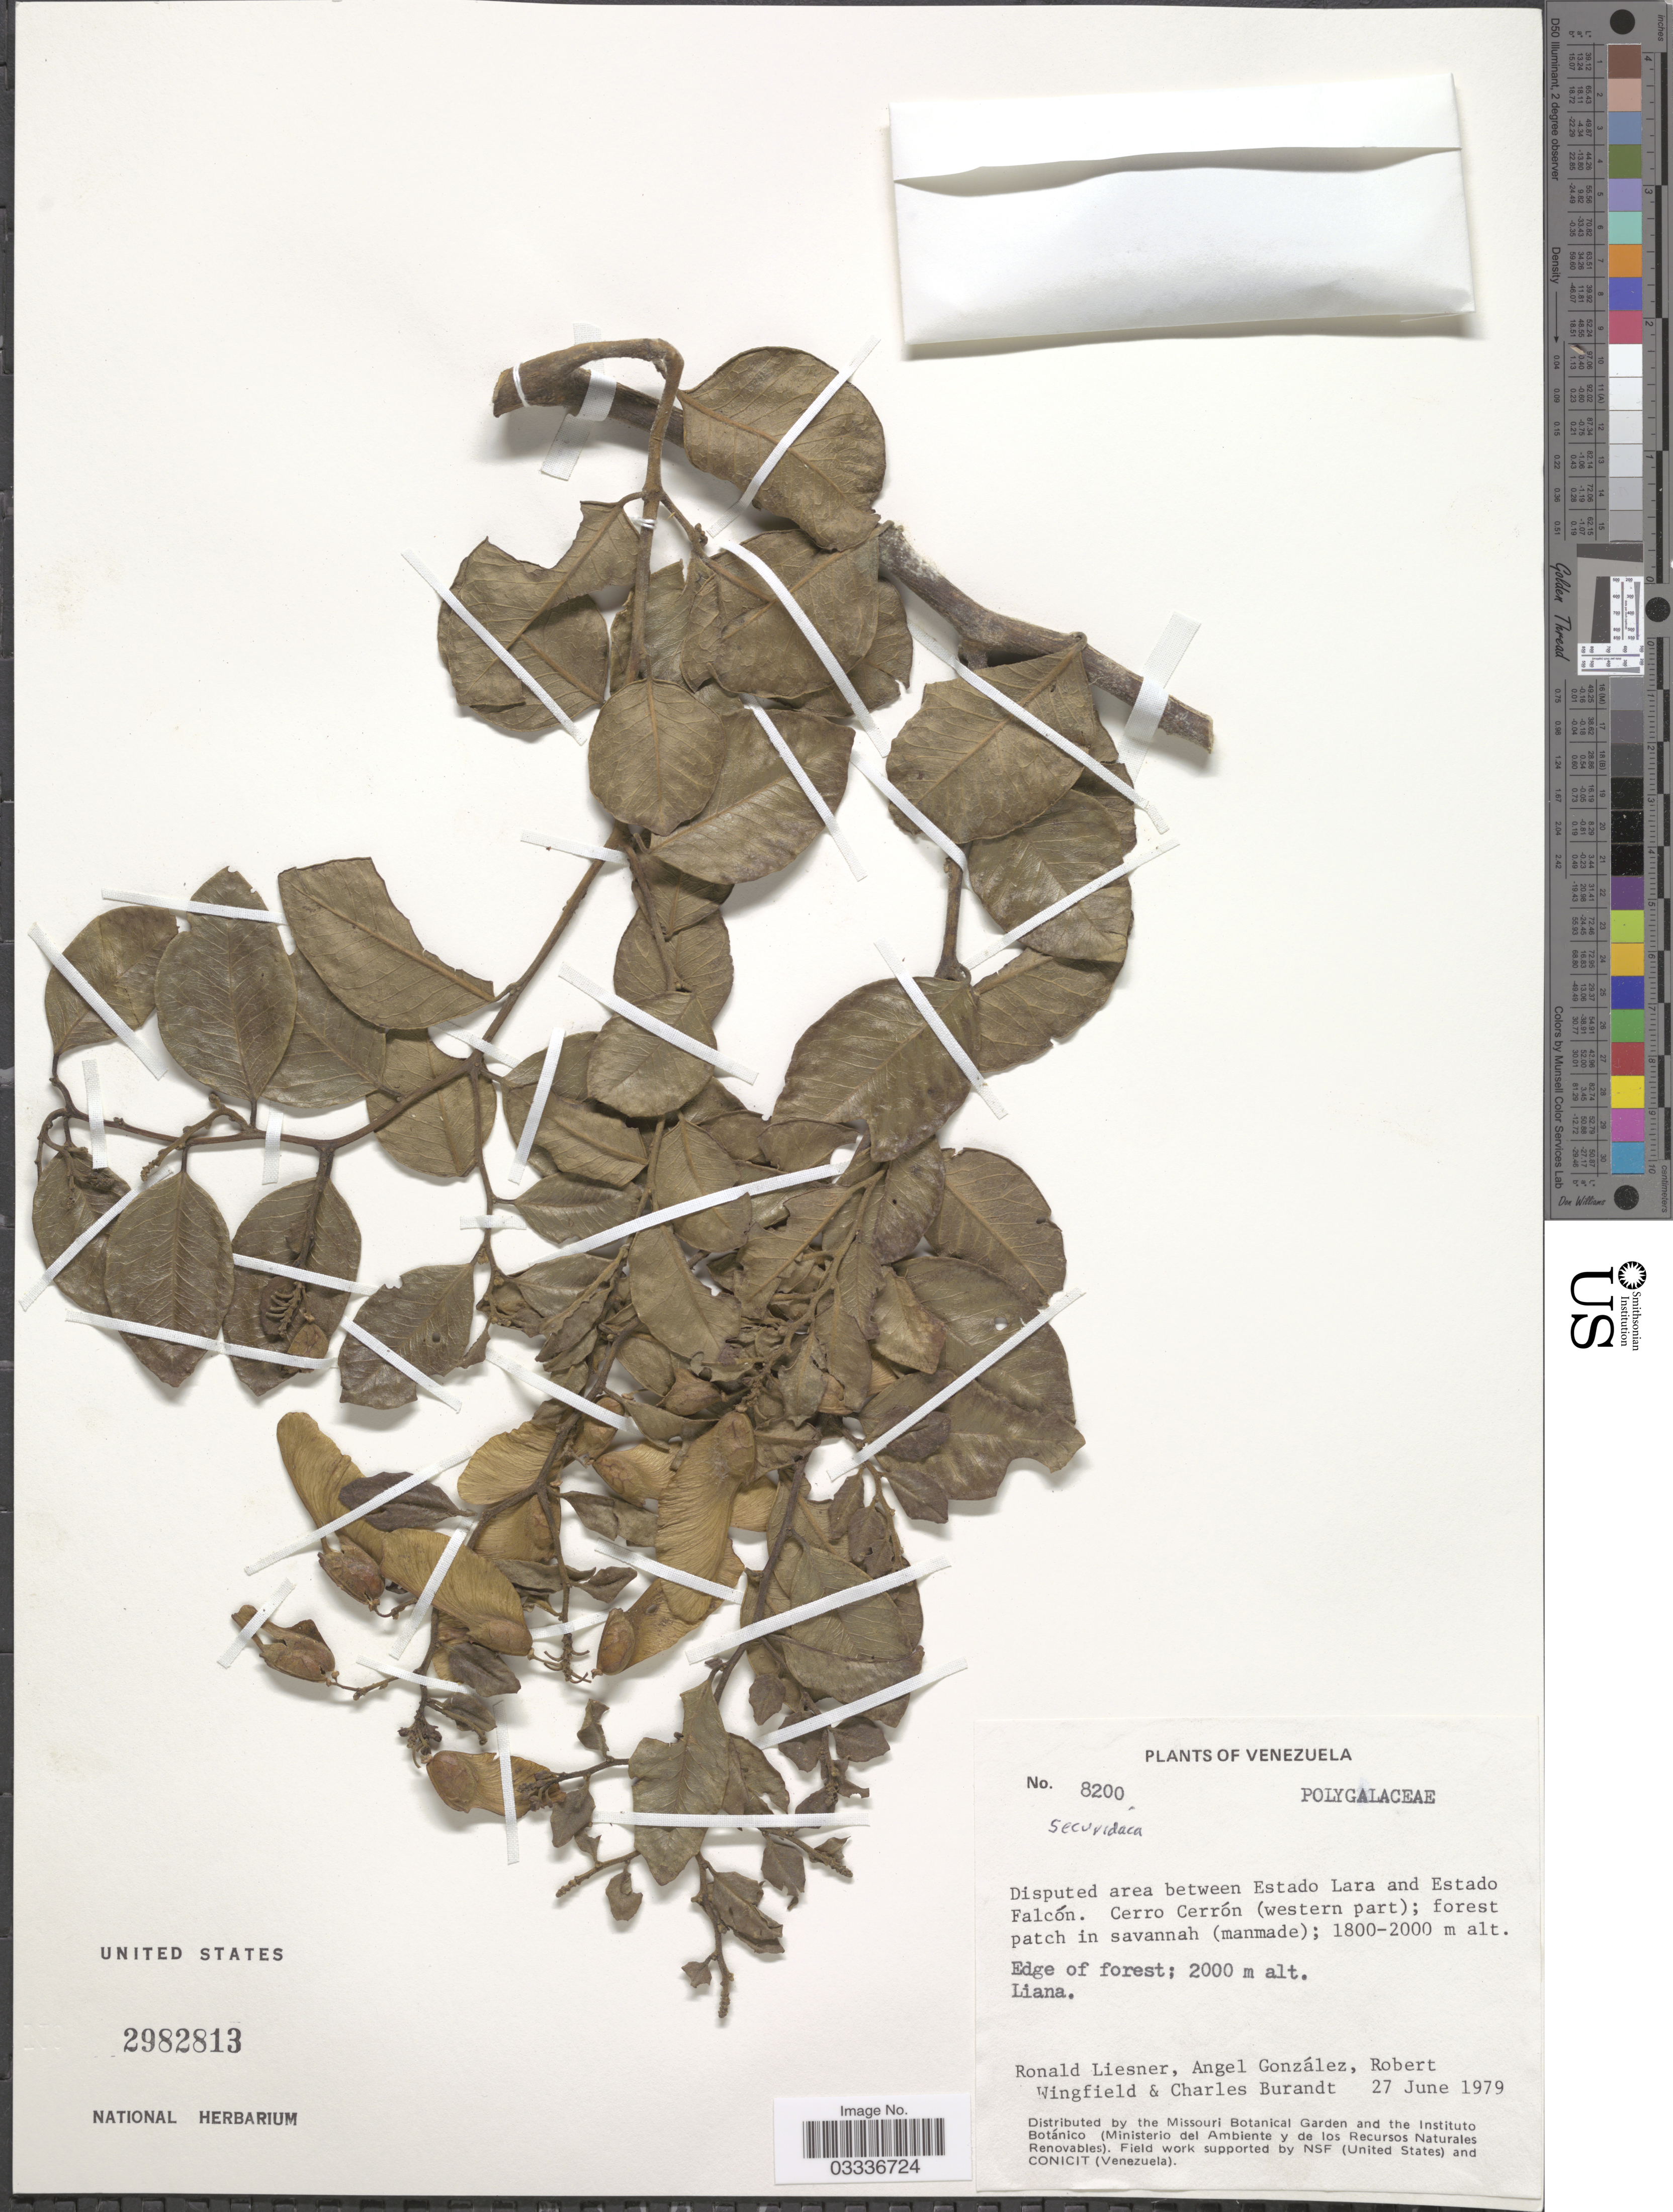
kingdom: Plantae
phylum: Tracheophyta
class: Magnoliopsida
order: Fabales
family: Polygalaceae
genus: Securidaca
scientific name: Securidaca sp.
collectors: R. L. Liesner, A. C. González, R. C. Wingfield & C. Burandt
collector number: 8200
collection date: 1979-06-27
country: Venezuela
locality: Area between Estado Lara and Estado Falcón. Cerro Cerrón (western part).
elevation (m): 1800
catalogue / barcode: US 2982813